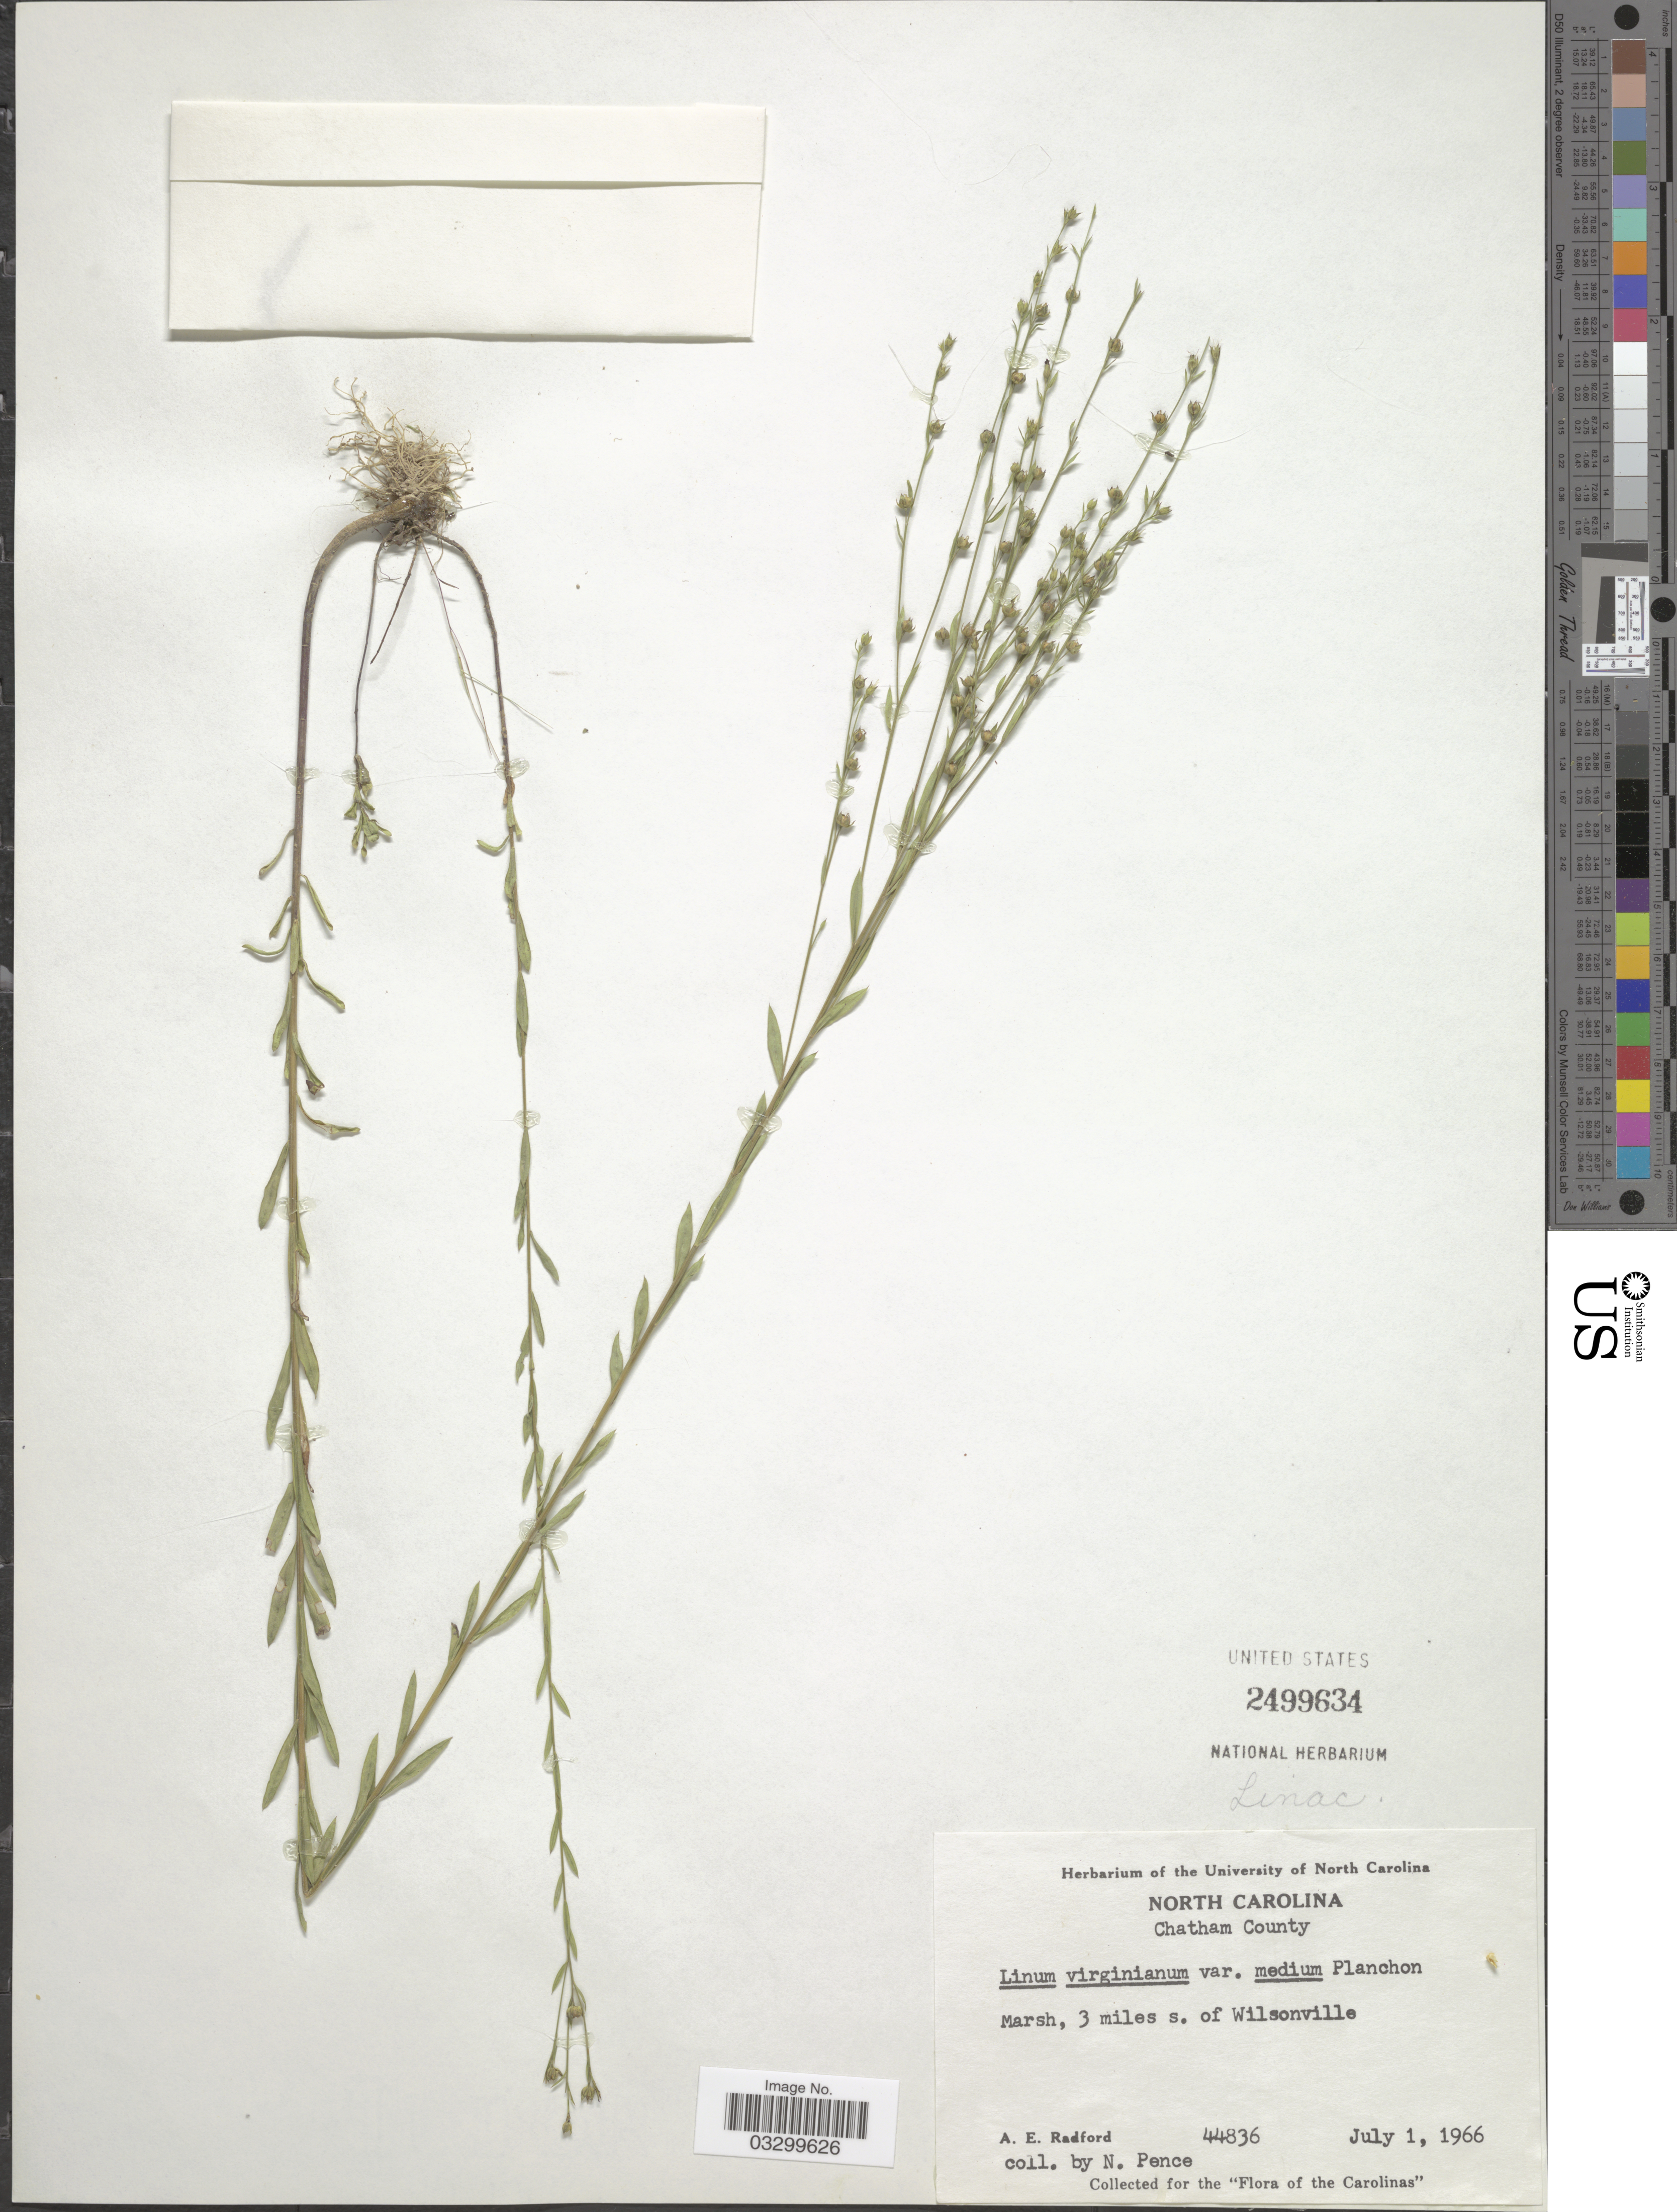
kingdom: Plantae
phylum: Tracheophyta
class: Magnoliopsida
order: Malpighiales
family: Linaceae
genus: Linum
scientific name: Linum virginianum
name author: L.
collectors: N. Pence & A. E. Radford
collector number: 44836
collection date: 1966-07-01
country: United States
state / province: North Carolina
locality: Chatham County, Marsh, 3 miles s. of Wilsonville.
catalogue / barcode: US 2499634